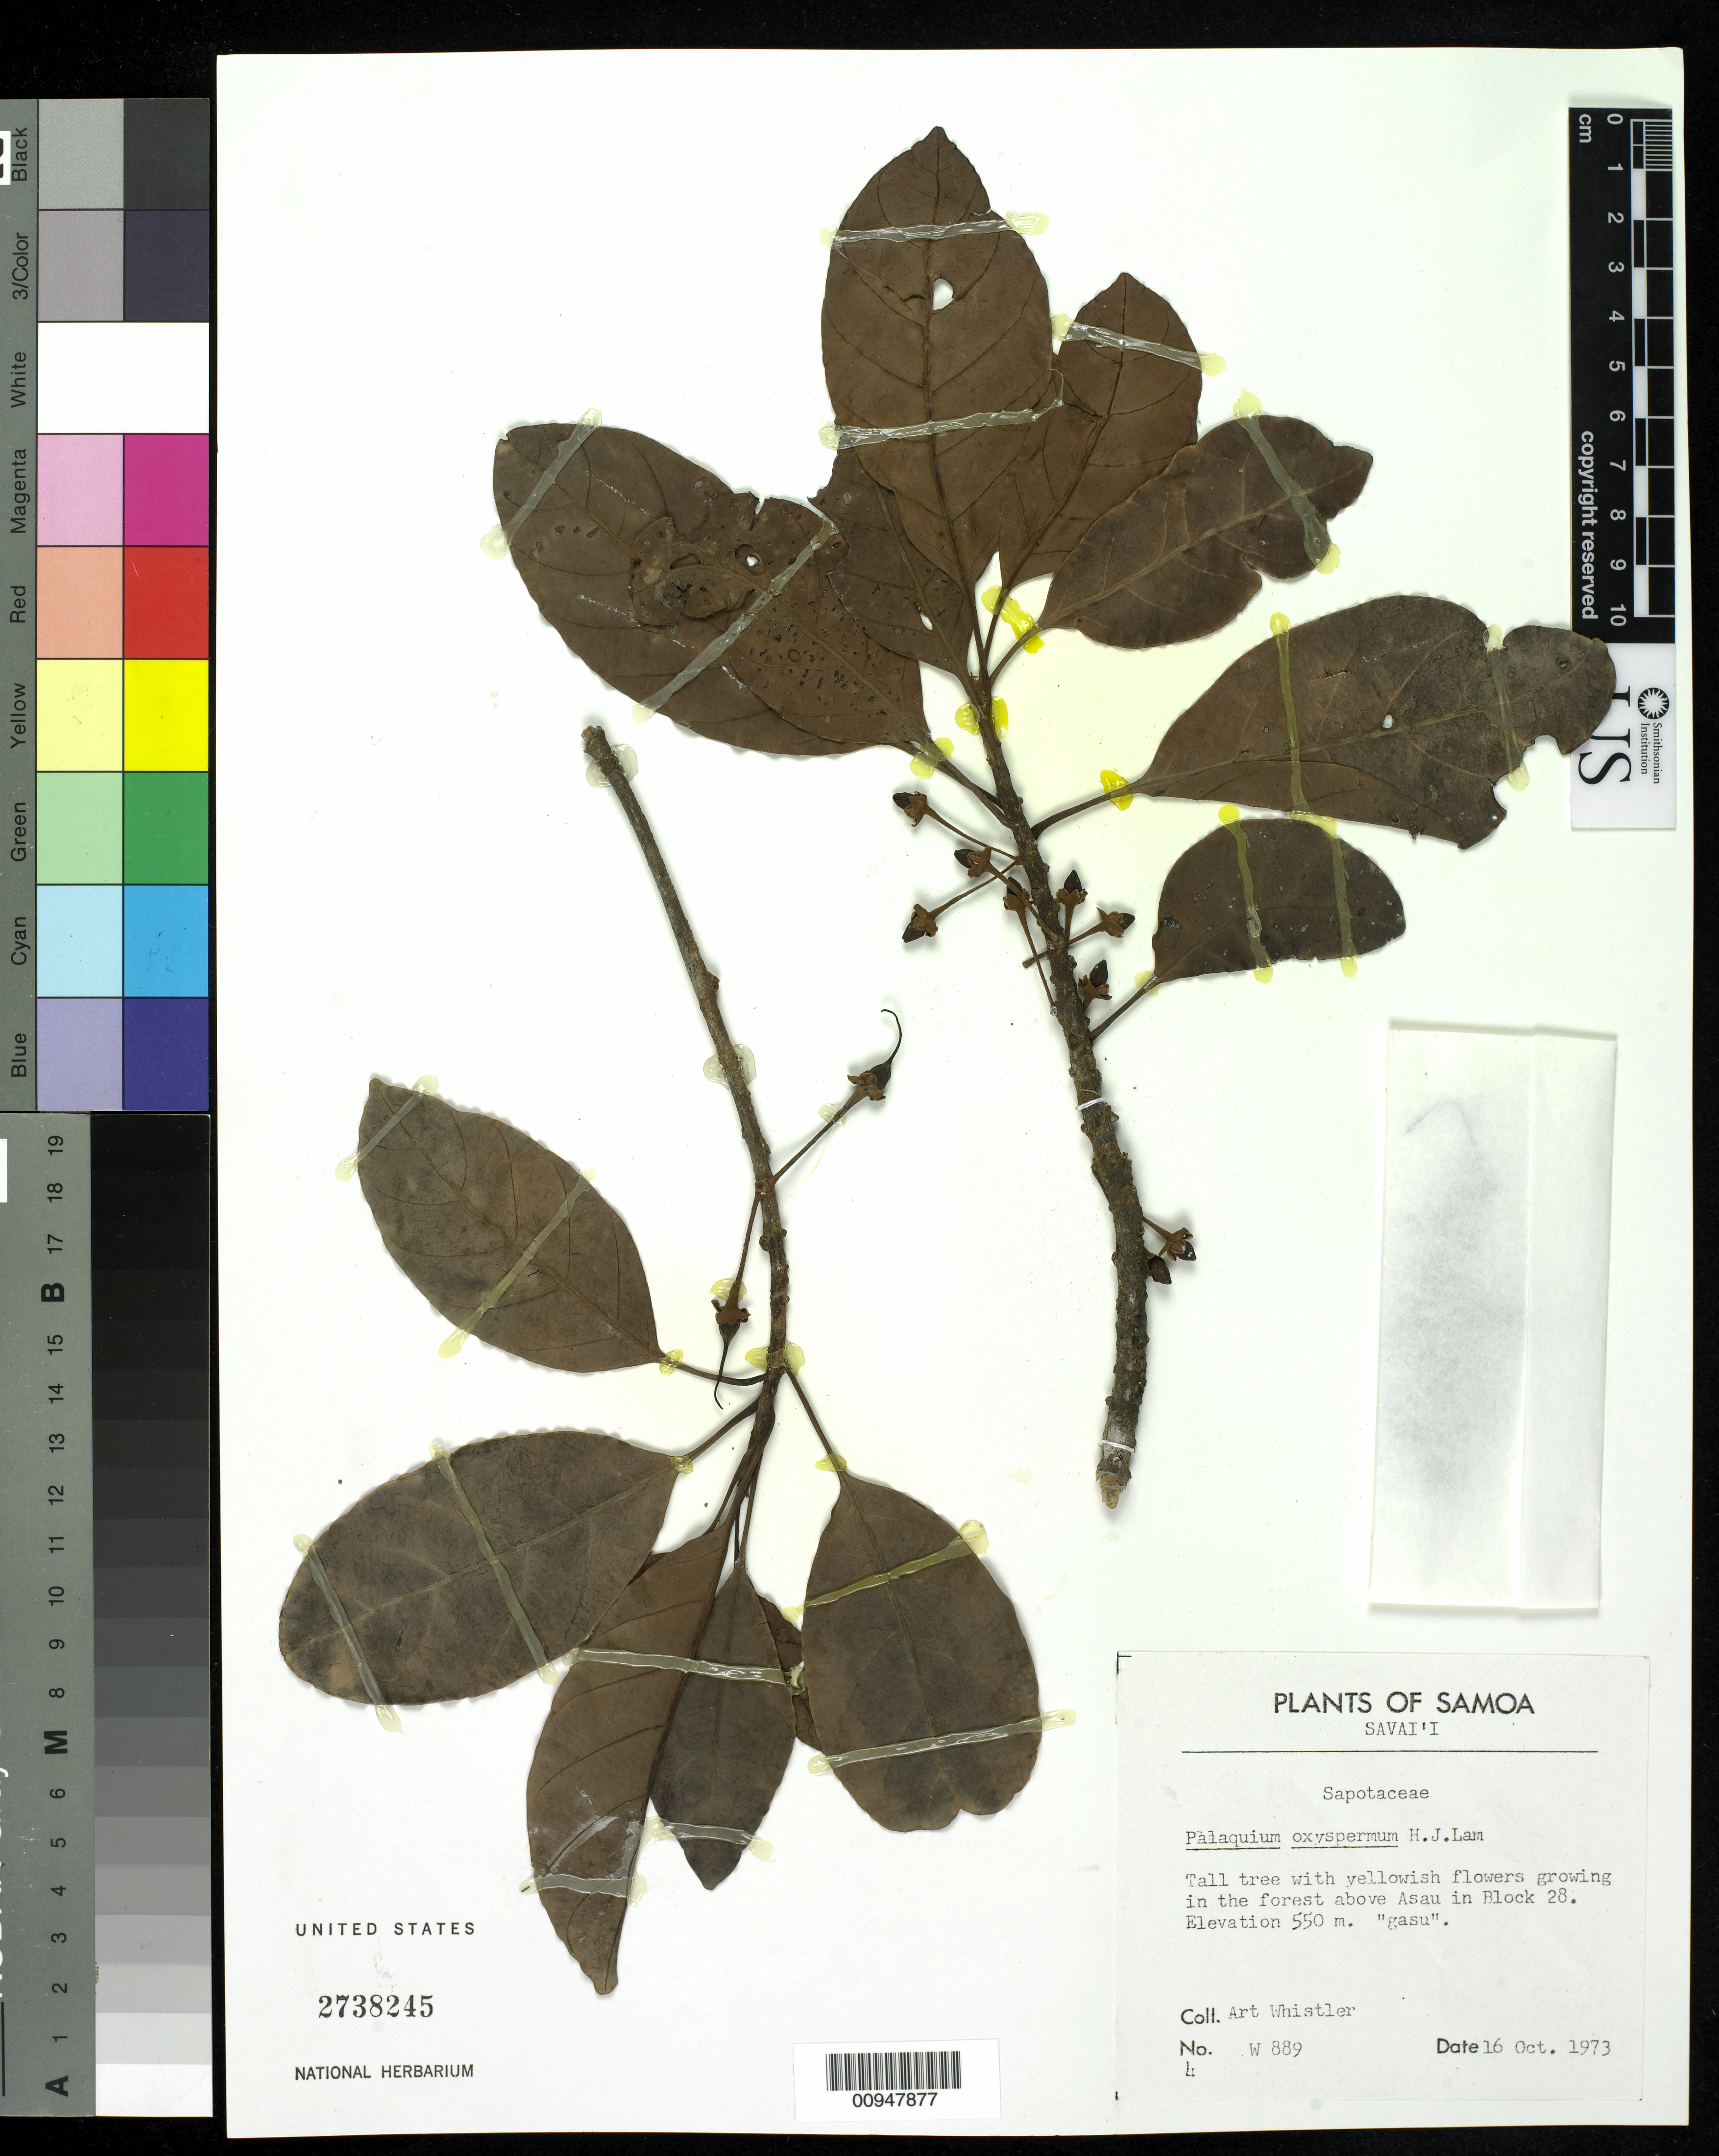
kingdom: Plantae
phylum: Tracheophyta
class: Magnoliopsida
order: Ericales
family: Sapotaceae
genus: Palaquium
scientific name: Palaquium oxyspermum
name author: H.J. Lam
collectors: A. Whistler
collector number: W 889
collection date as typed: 16 Oct 1973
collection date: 1973-10-16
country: Samoa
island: Savai'i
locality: In the forest above Asau in Block 28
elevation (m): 550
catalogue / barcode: US 2738245